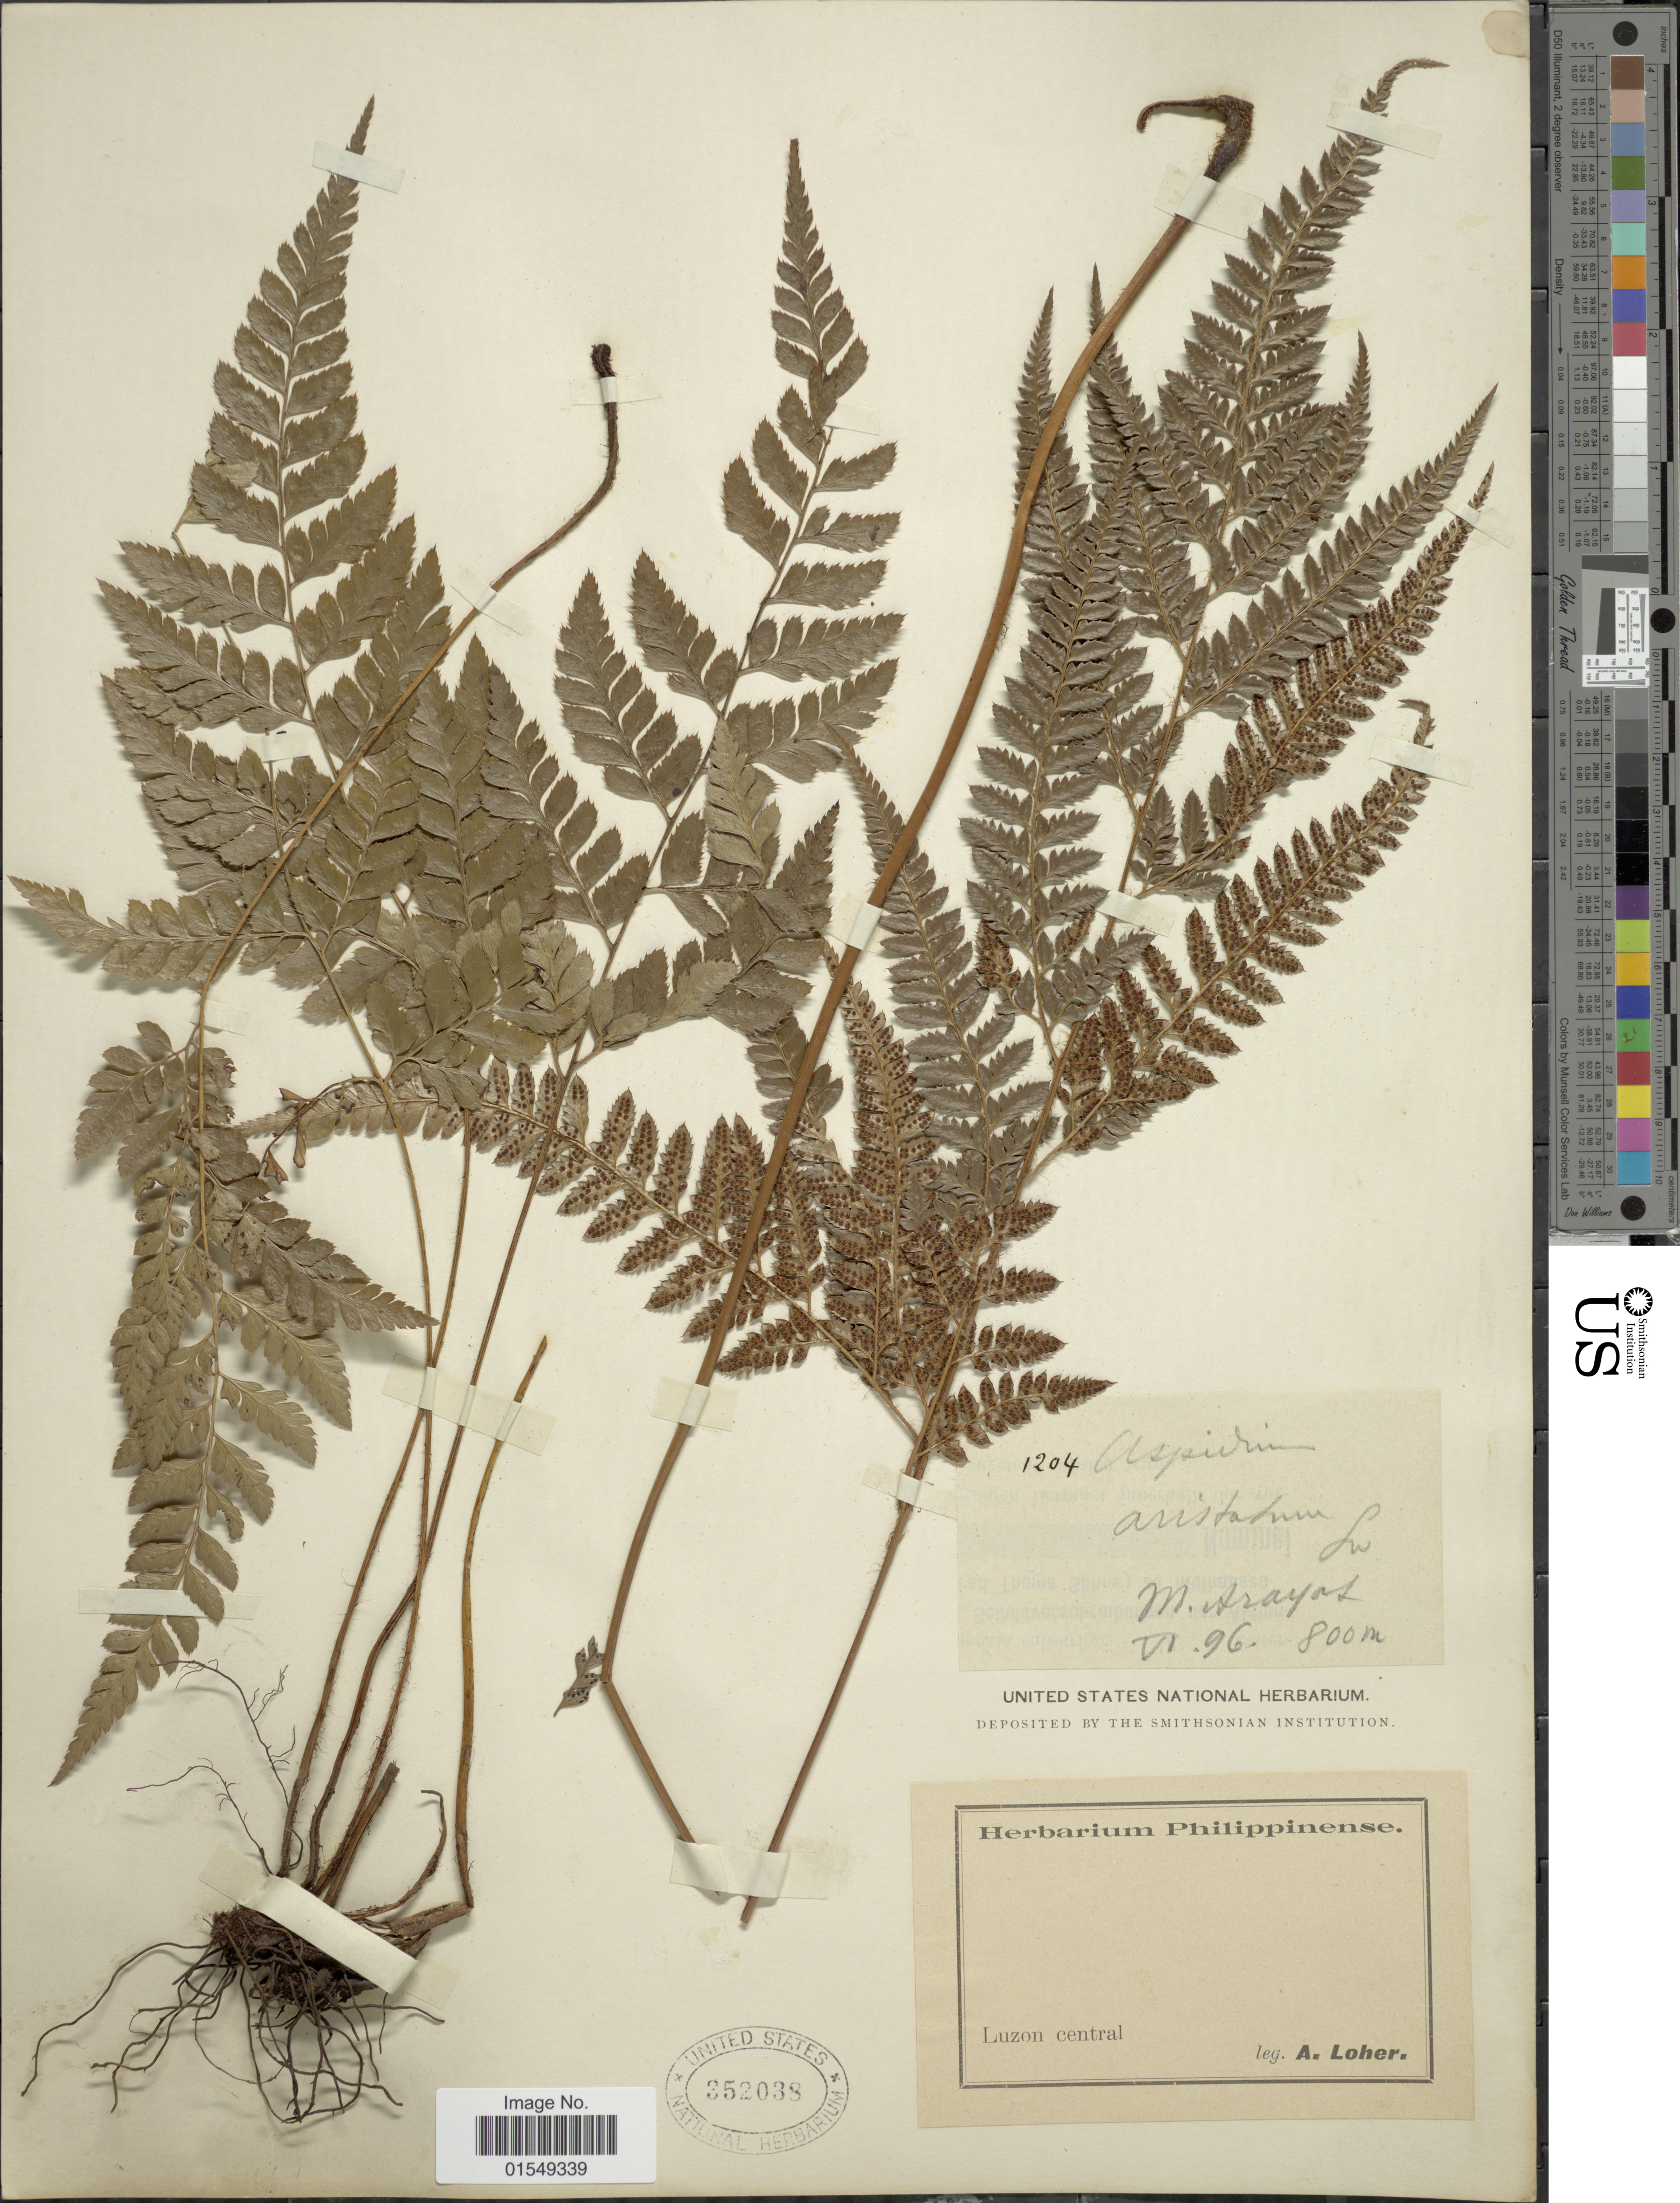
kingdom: Plantae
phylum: Tracheophyta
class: Polypodiopsida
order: Polypodiales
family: Dryopteridaceae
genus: Arachniodes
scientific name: Arachniodes aristata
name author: (G. Forst.) Tindale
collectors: A. Loher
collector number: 1204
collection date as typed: Transcribed d/m/y: /6/96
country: Philippines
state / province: Central Luzon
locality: Luzon Central, M. Arayas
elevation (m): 800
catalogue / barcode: US 352038